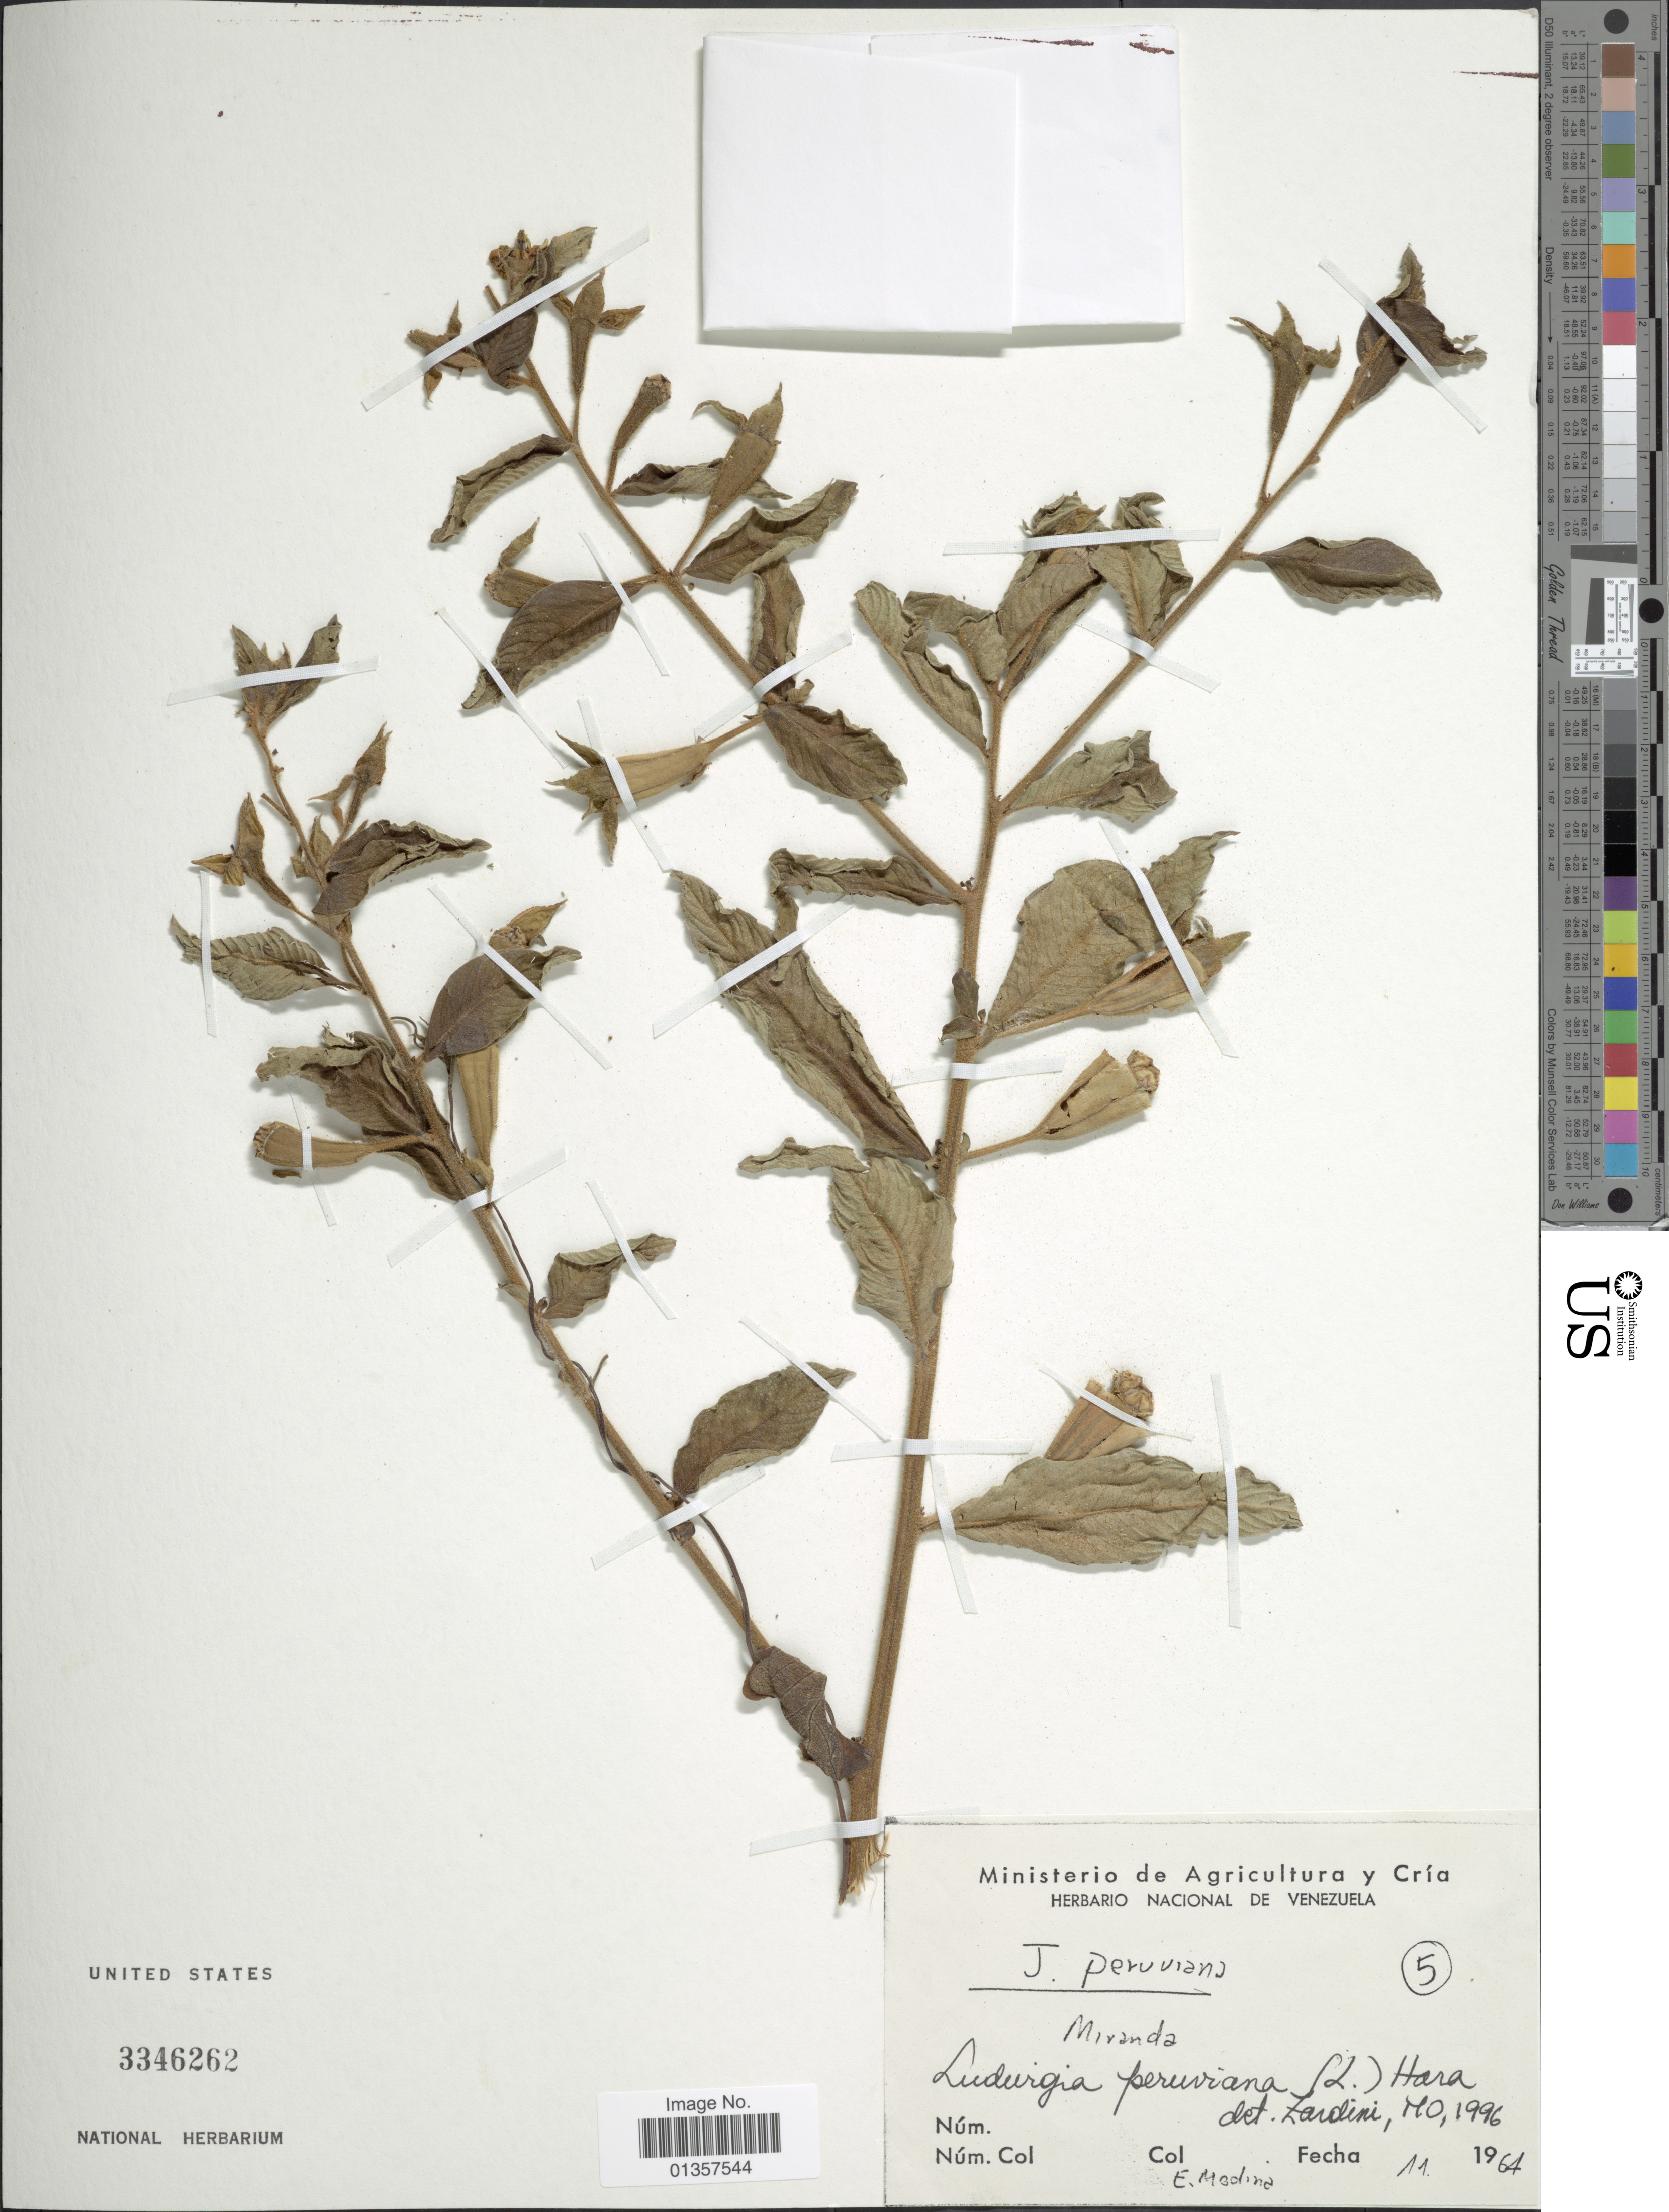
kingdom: Plantae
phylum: Tracheophyta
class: Magnoliopsida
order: Myrtales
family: Onagraceae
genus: Ludwigia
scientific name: Ludwigia peruviana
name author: (L.) H. Hara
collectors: E. Medina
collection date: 1964-11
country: Venezuela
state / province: Miranda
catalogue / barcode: US 3346262